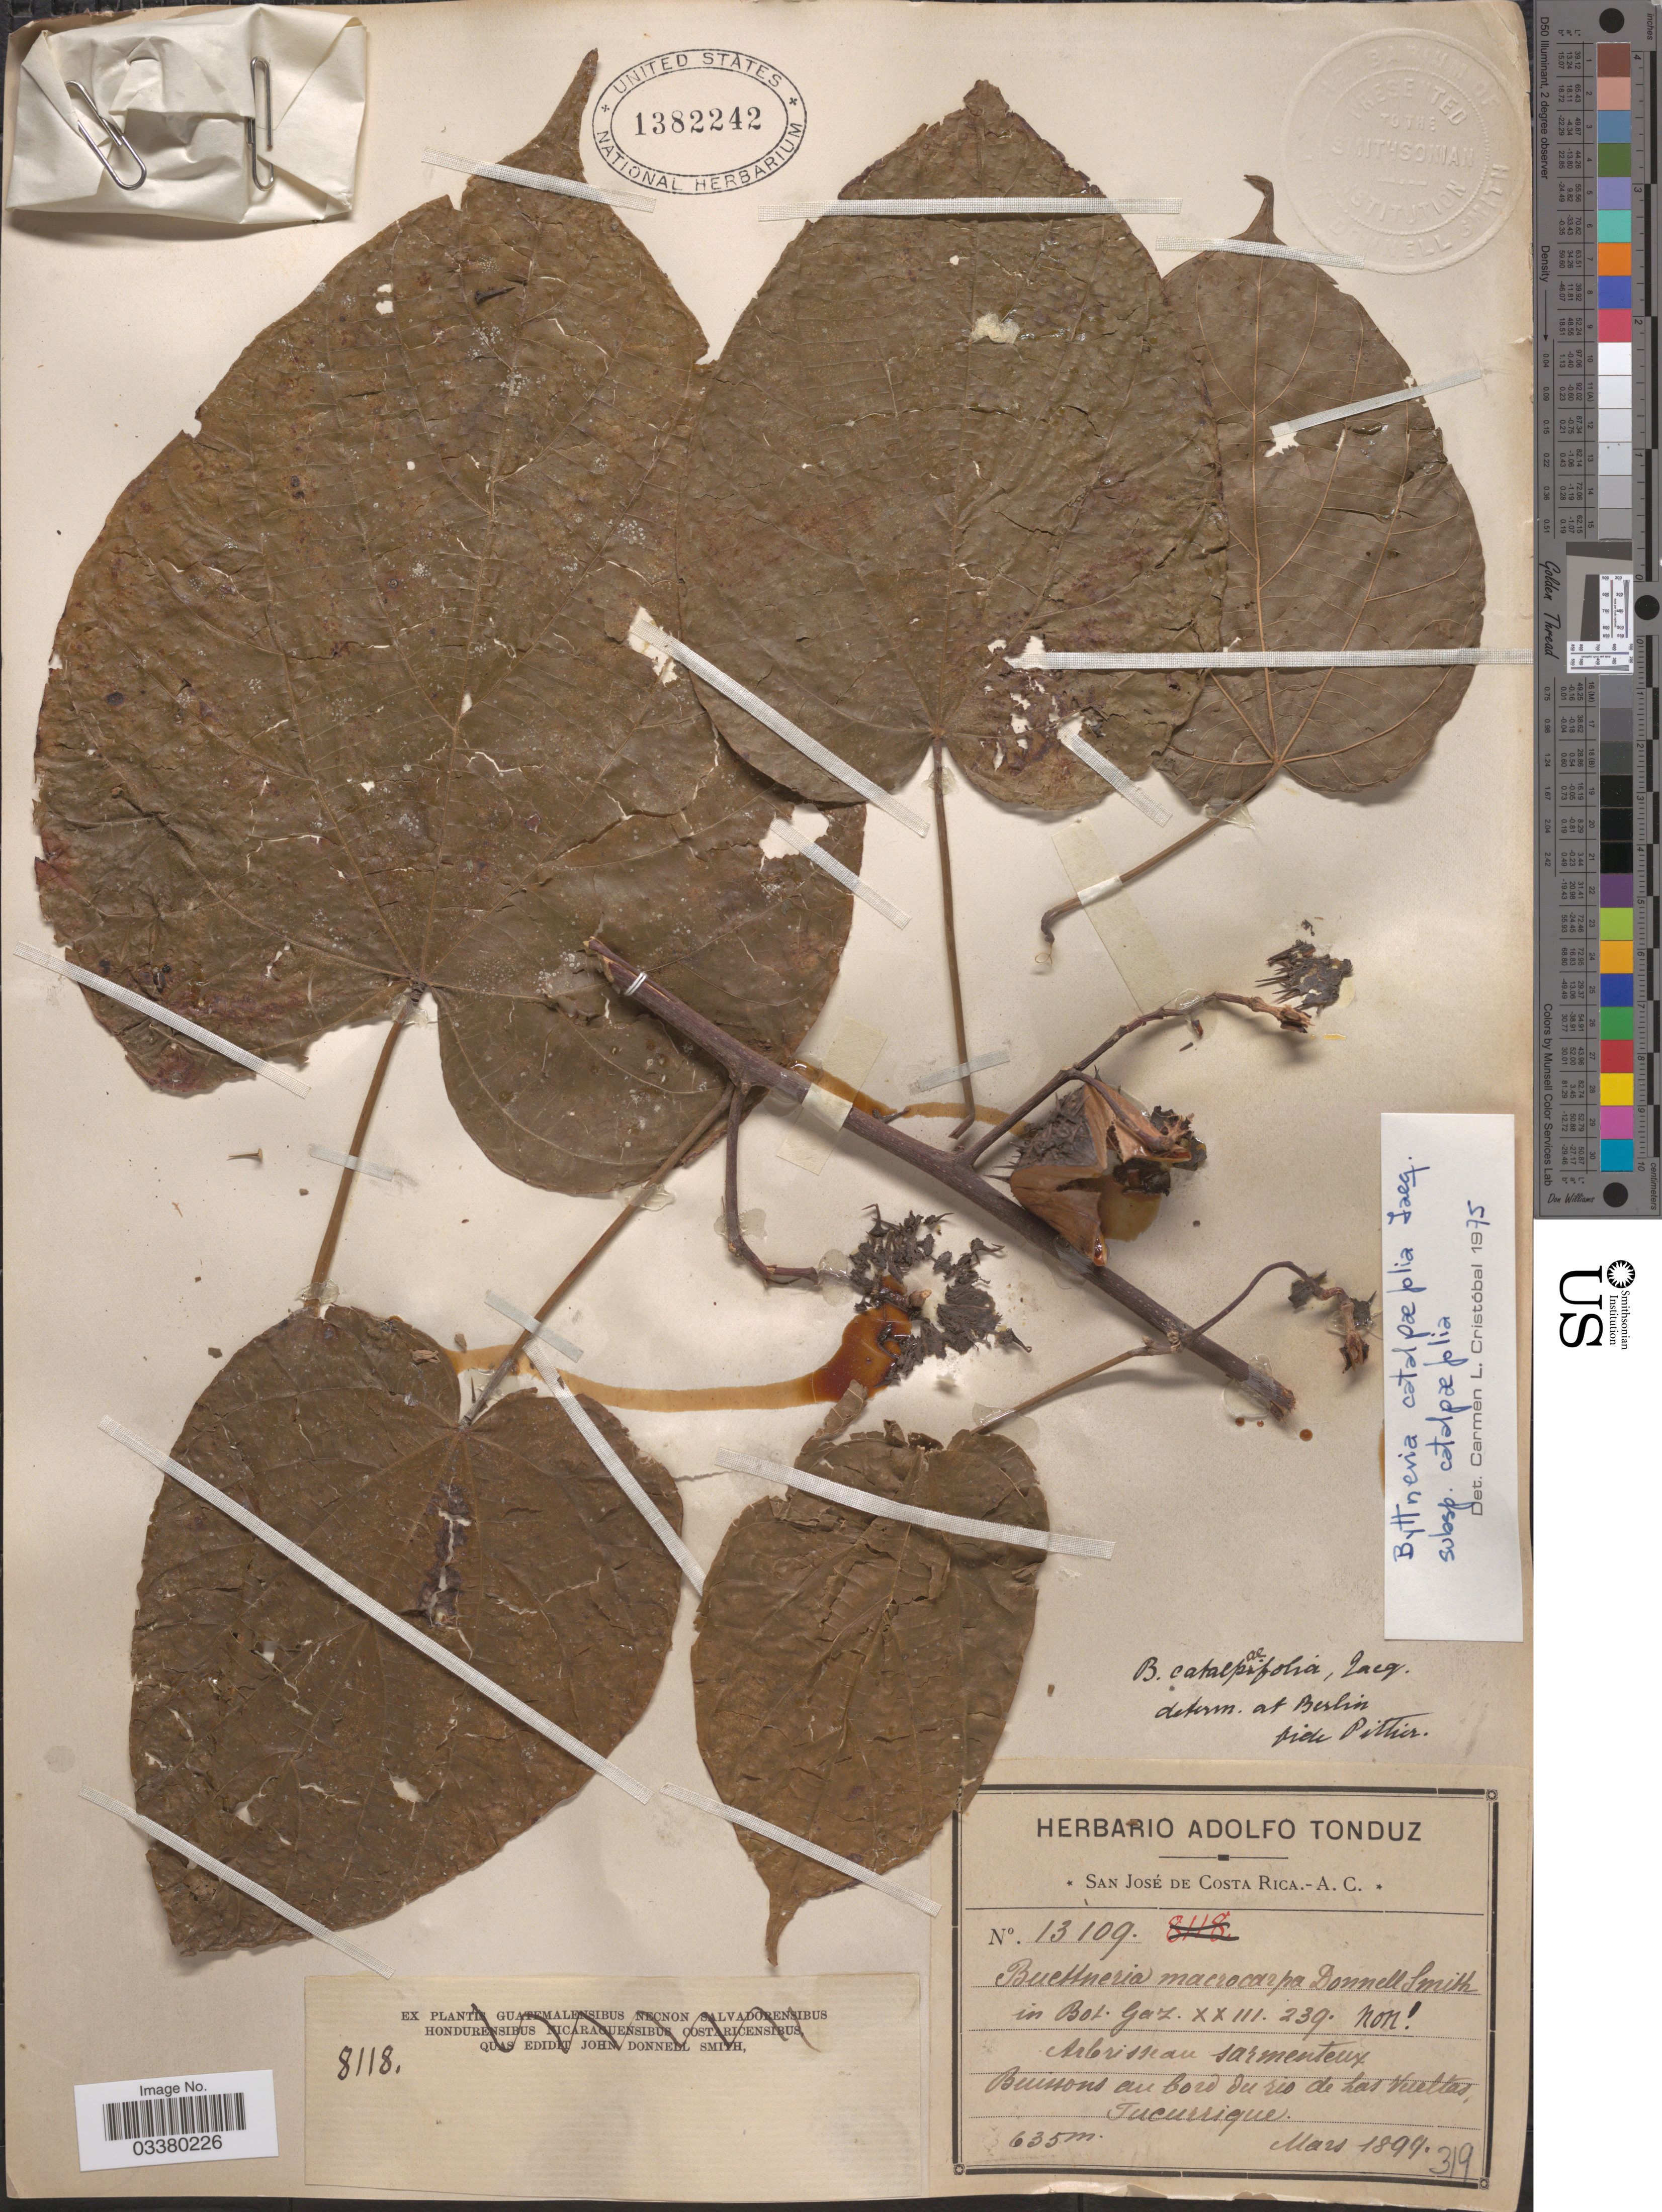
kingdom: Plantae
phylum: Tracheophyta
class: Magnoliopsida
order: Malvales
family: Malvaceae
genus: Byttneria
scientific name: Byttneria catalpifolia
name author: Jacq.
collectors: ex Herb. Adolfo Tonduz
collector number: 13109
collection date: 1899-03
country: Costa Rica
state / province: San José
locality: Buissons au bord du rio de Las Vueltas, Tucurrique.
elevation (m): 635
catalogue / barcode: US 1382242